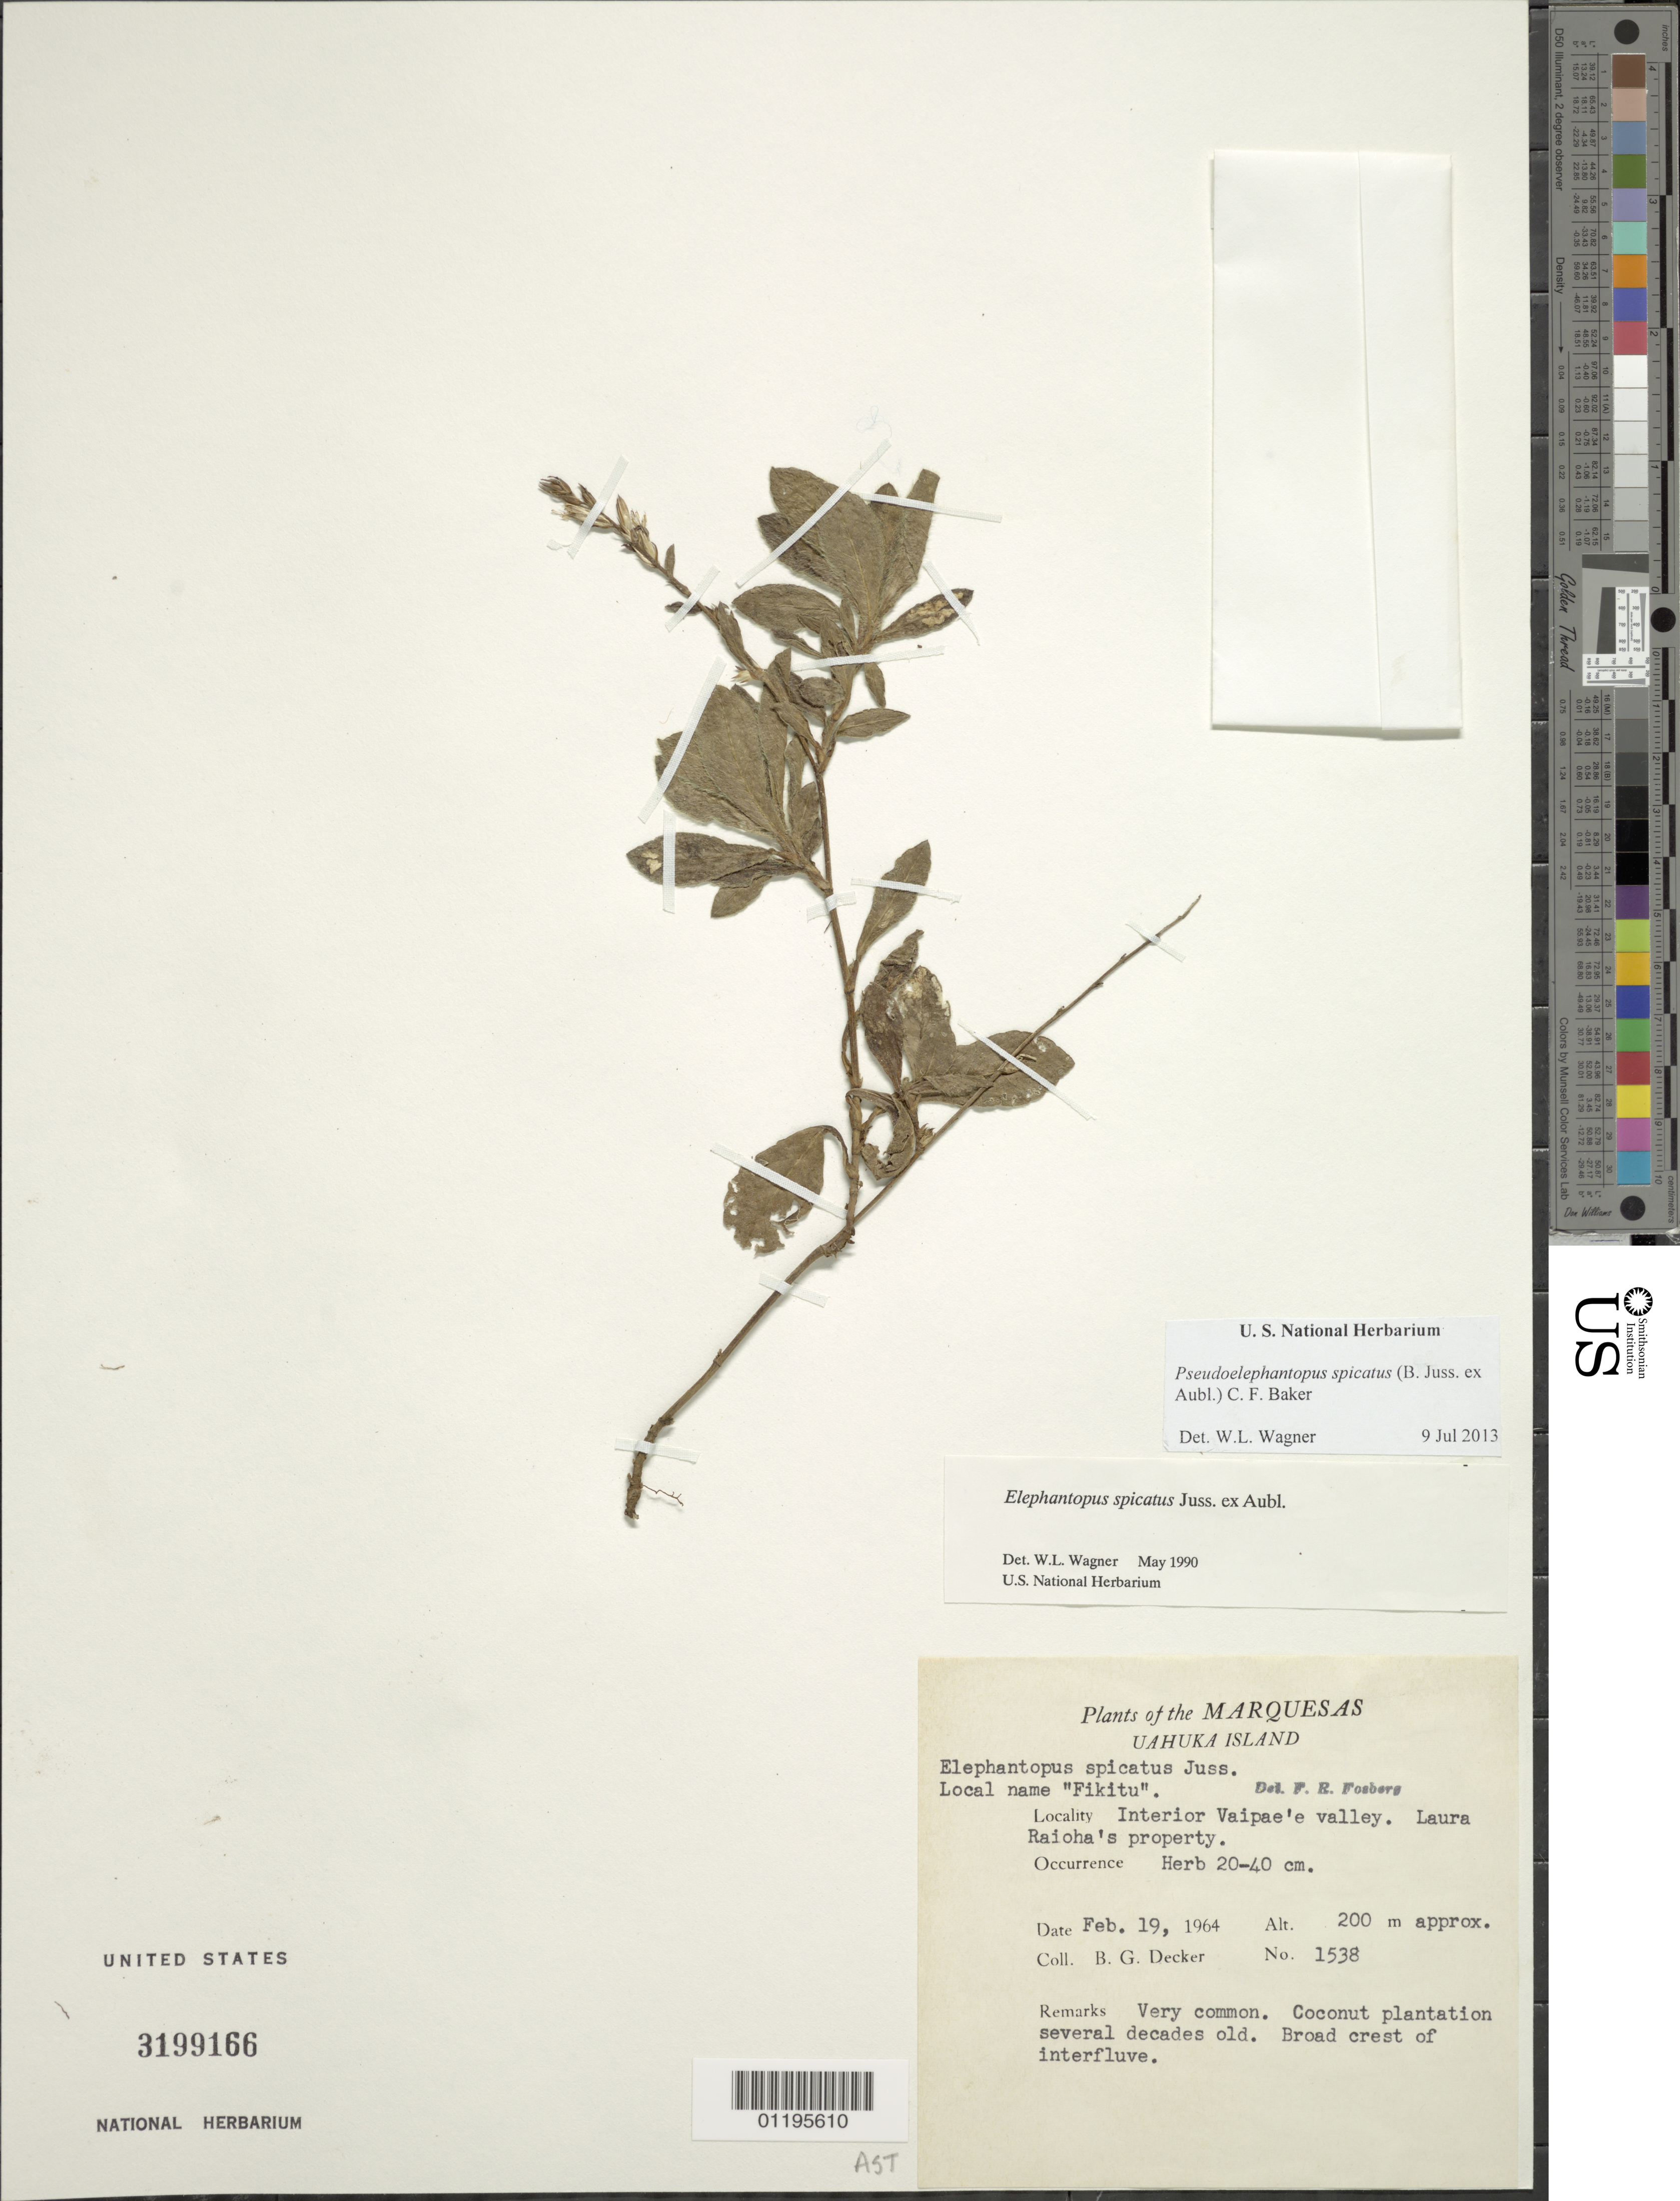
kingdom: Plantae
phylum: Tracheophyta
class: Magnoliopsida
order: Asterales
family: Asteraceae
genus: Pseudelephantopus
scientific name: Pseudelephantopus spicatus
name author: (Juss. ex Aubl.) C.F. Baker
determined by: Wagner, W. L., (BOT), Smithsonian Institution - National Museum of Natural History (UNITED STATES)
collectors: B. G. Decker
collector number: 1538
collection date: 1964-02-19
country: French Polynesia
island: Ua Huka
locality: interior Vaipae'e Valley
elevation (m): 200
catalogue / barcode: US 3199166